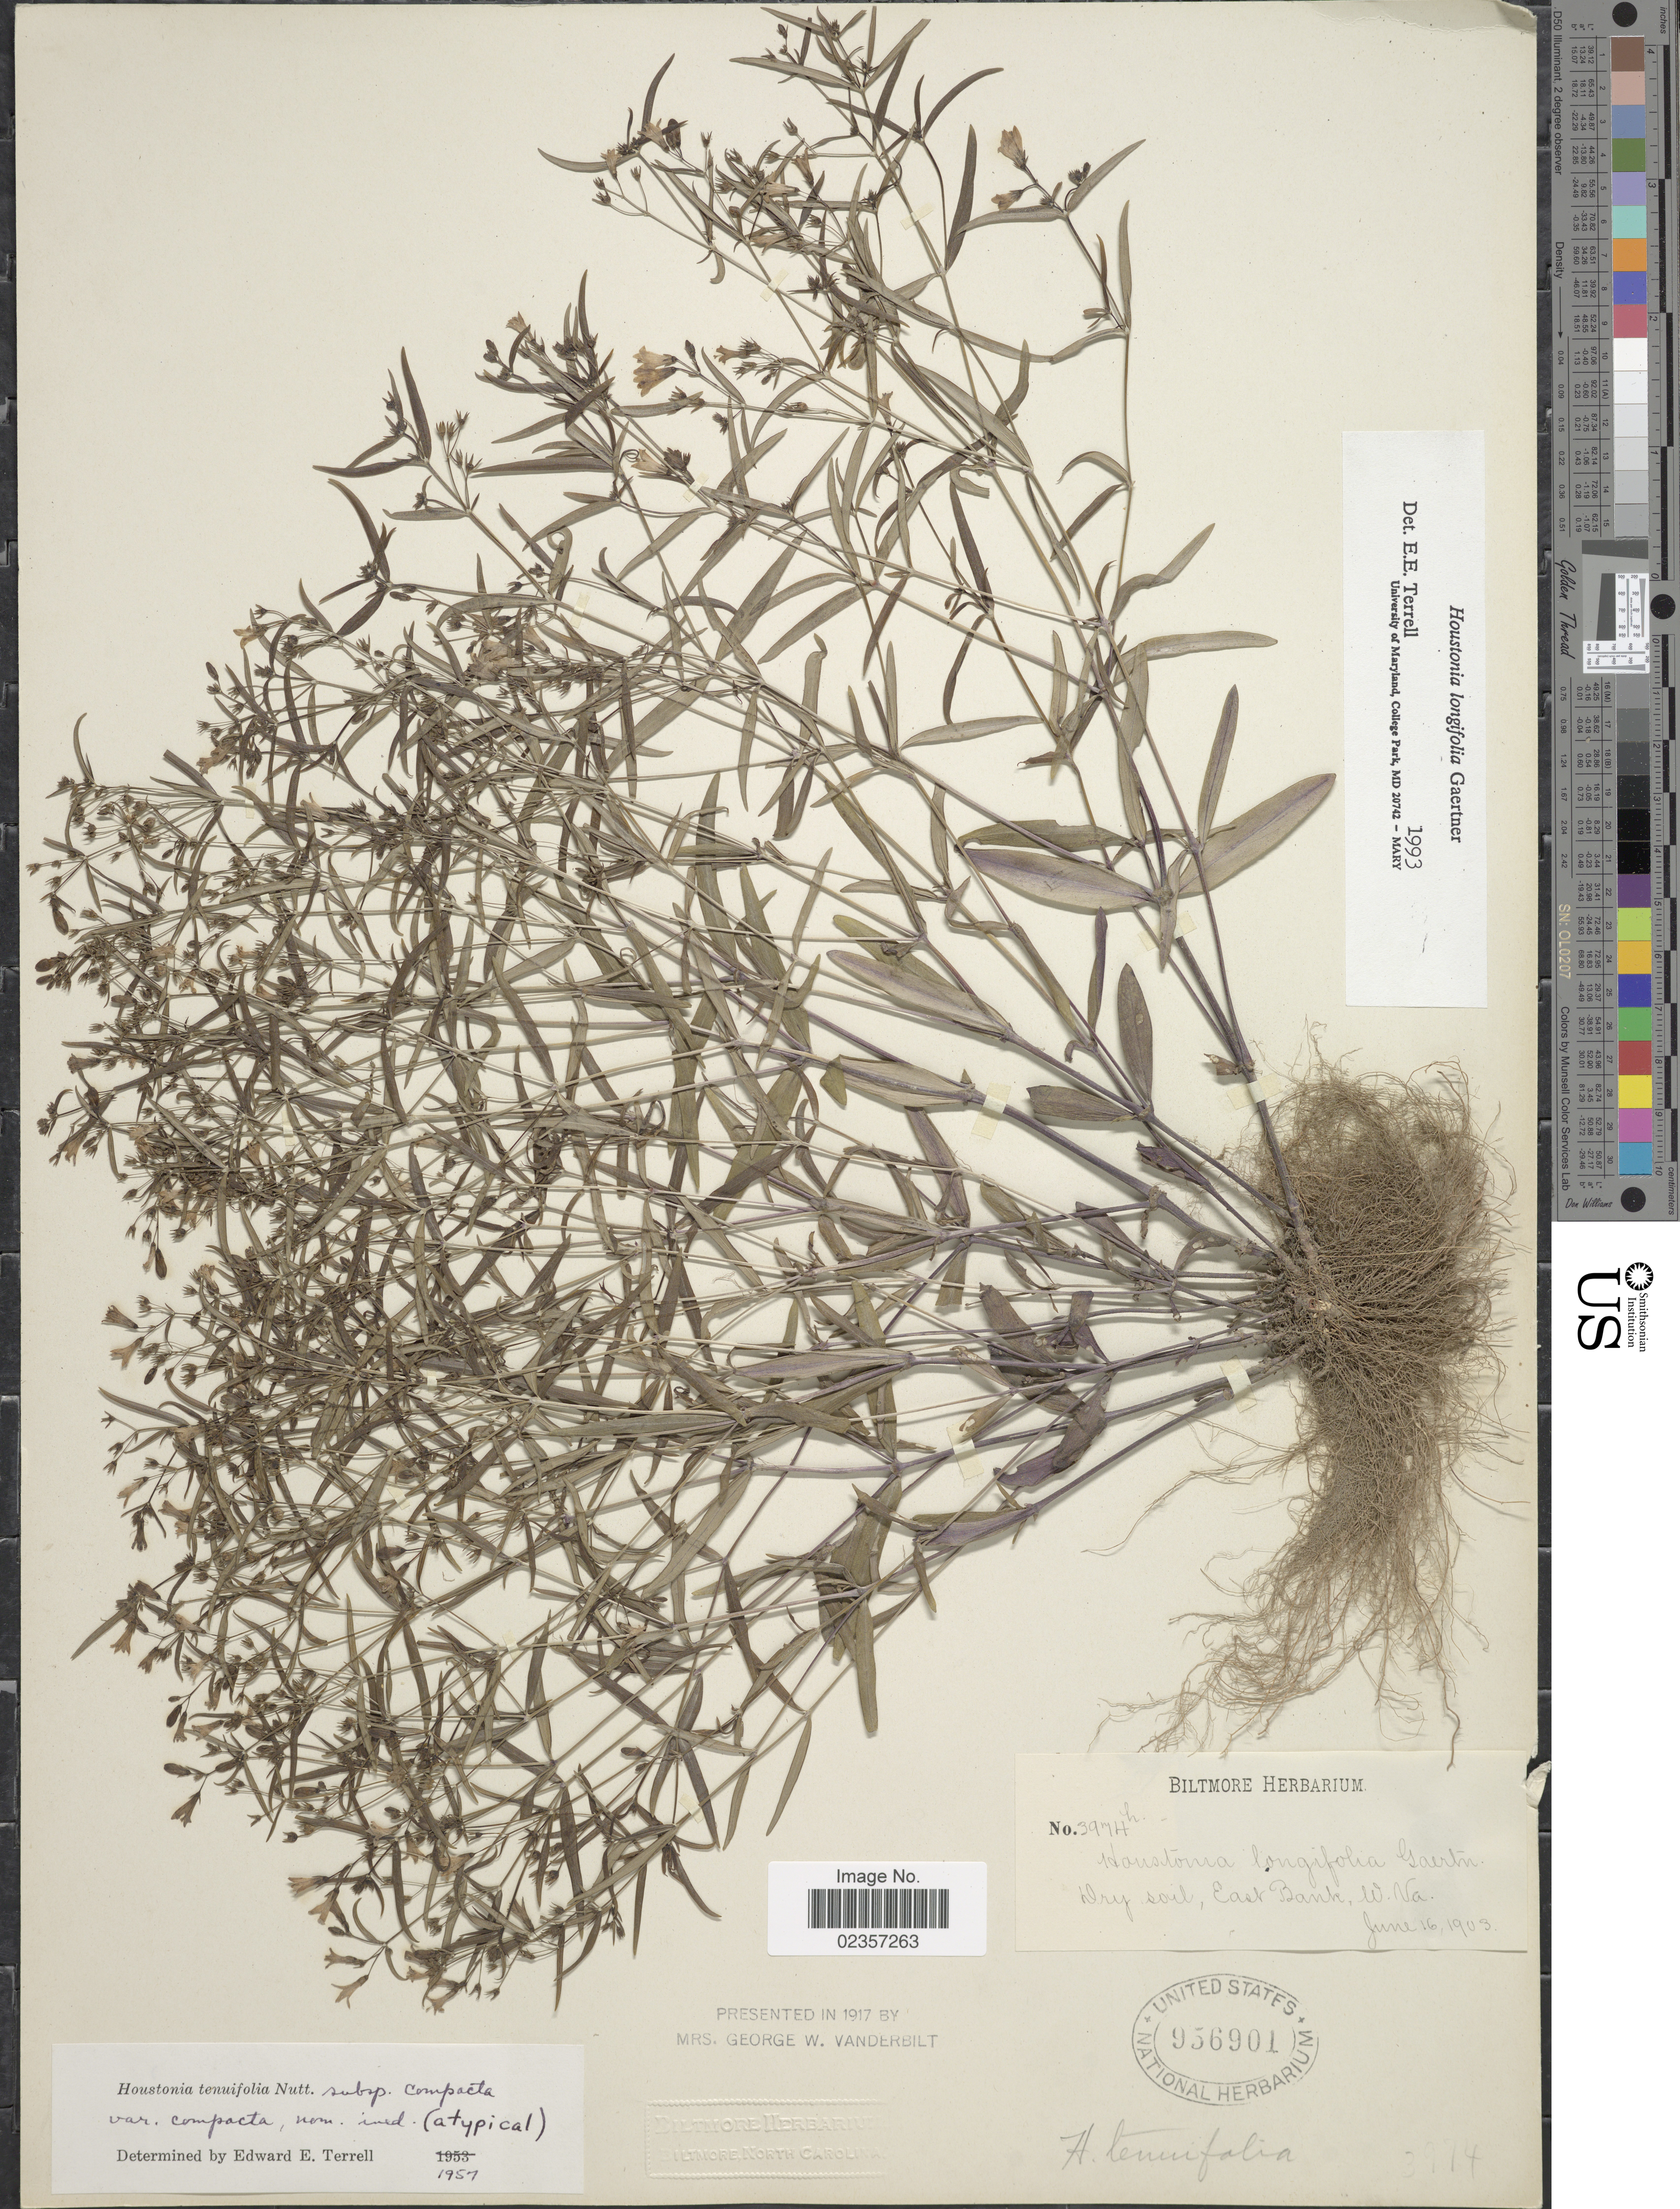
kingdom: Plantae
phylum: Tracheophyta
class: Magnoliopsida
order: Gentianales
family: Rubiaceae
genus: Houstonia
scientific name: Houstonia longifolia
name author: Gaertn.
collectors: ex herb. Biltmore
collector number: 3974H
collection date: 1903-06-16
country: United States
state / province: West Virginia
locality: East Bank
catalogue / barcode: US 956901